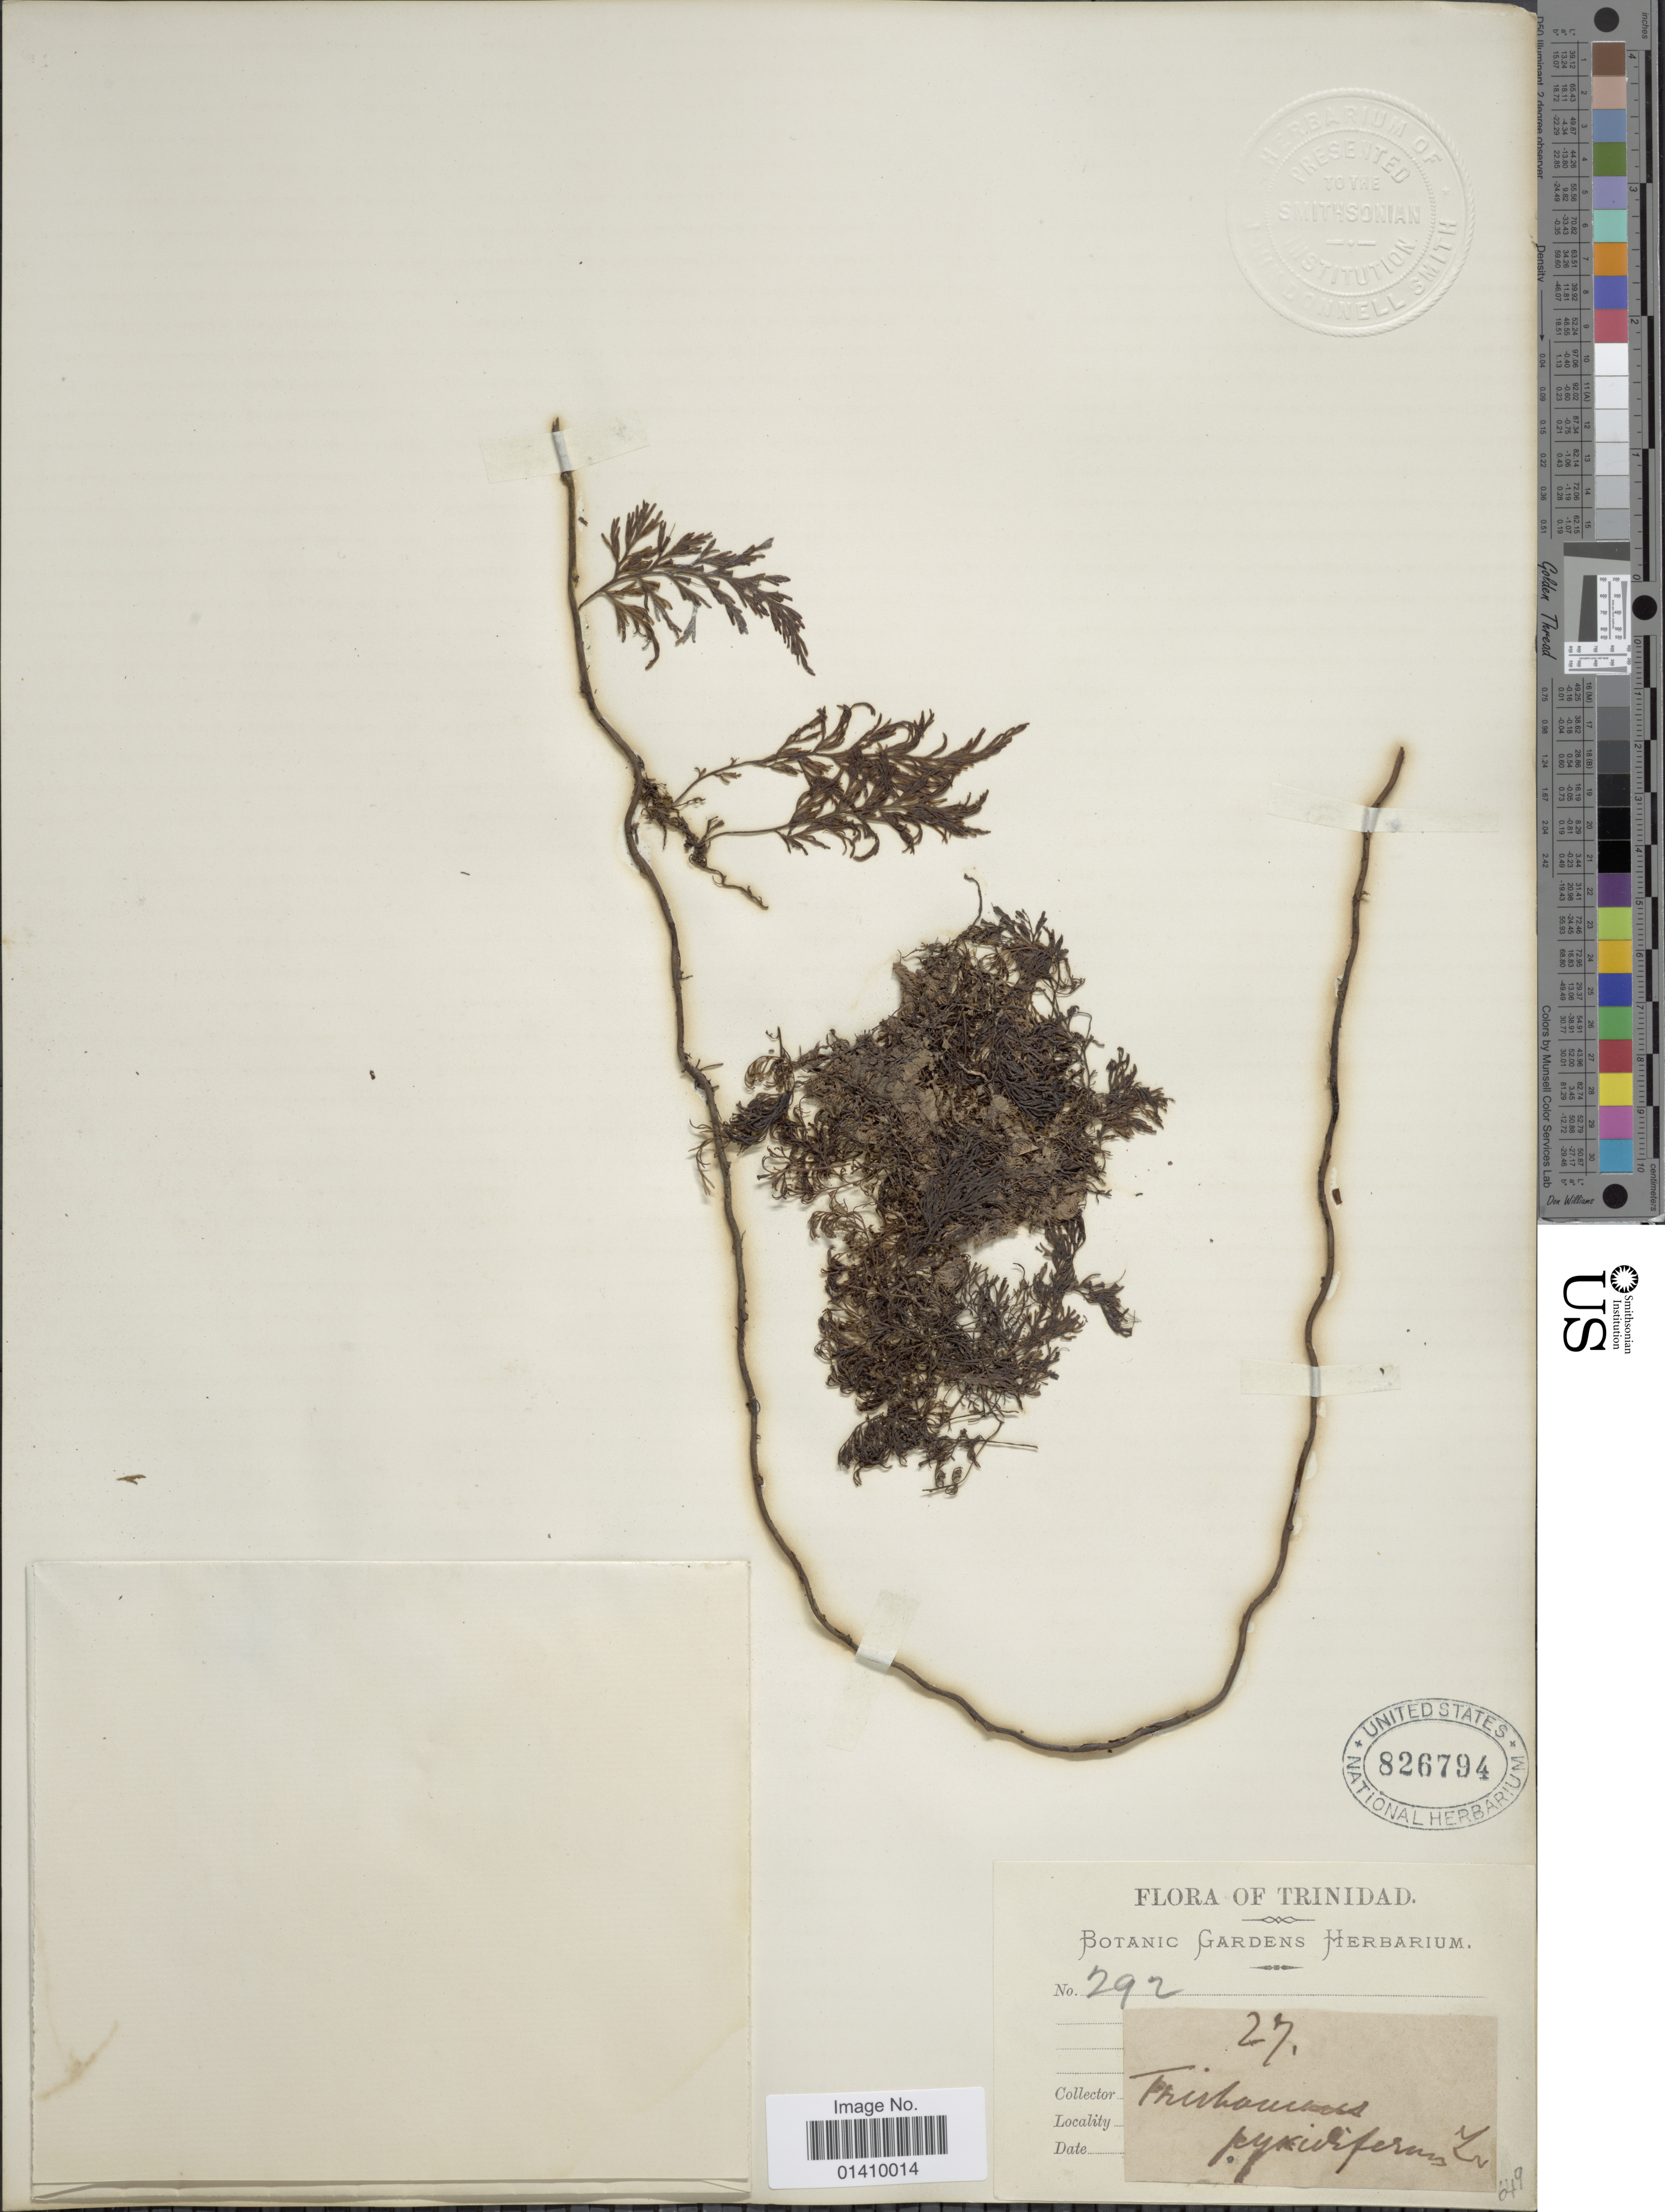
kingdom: Plantae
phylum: Tracheophyta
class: Polypodiopsida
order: Hymenophyllales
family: Hymenophyllaceae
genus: Polyphlebium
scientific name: Polyphlebium hymenophylloides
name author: (Bosch) Ebihara & Dubuisson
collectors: Botanic Gardens Herbarium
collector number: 292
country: Trinidad and Tobago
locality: Trinidad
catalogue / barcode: US 826794